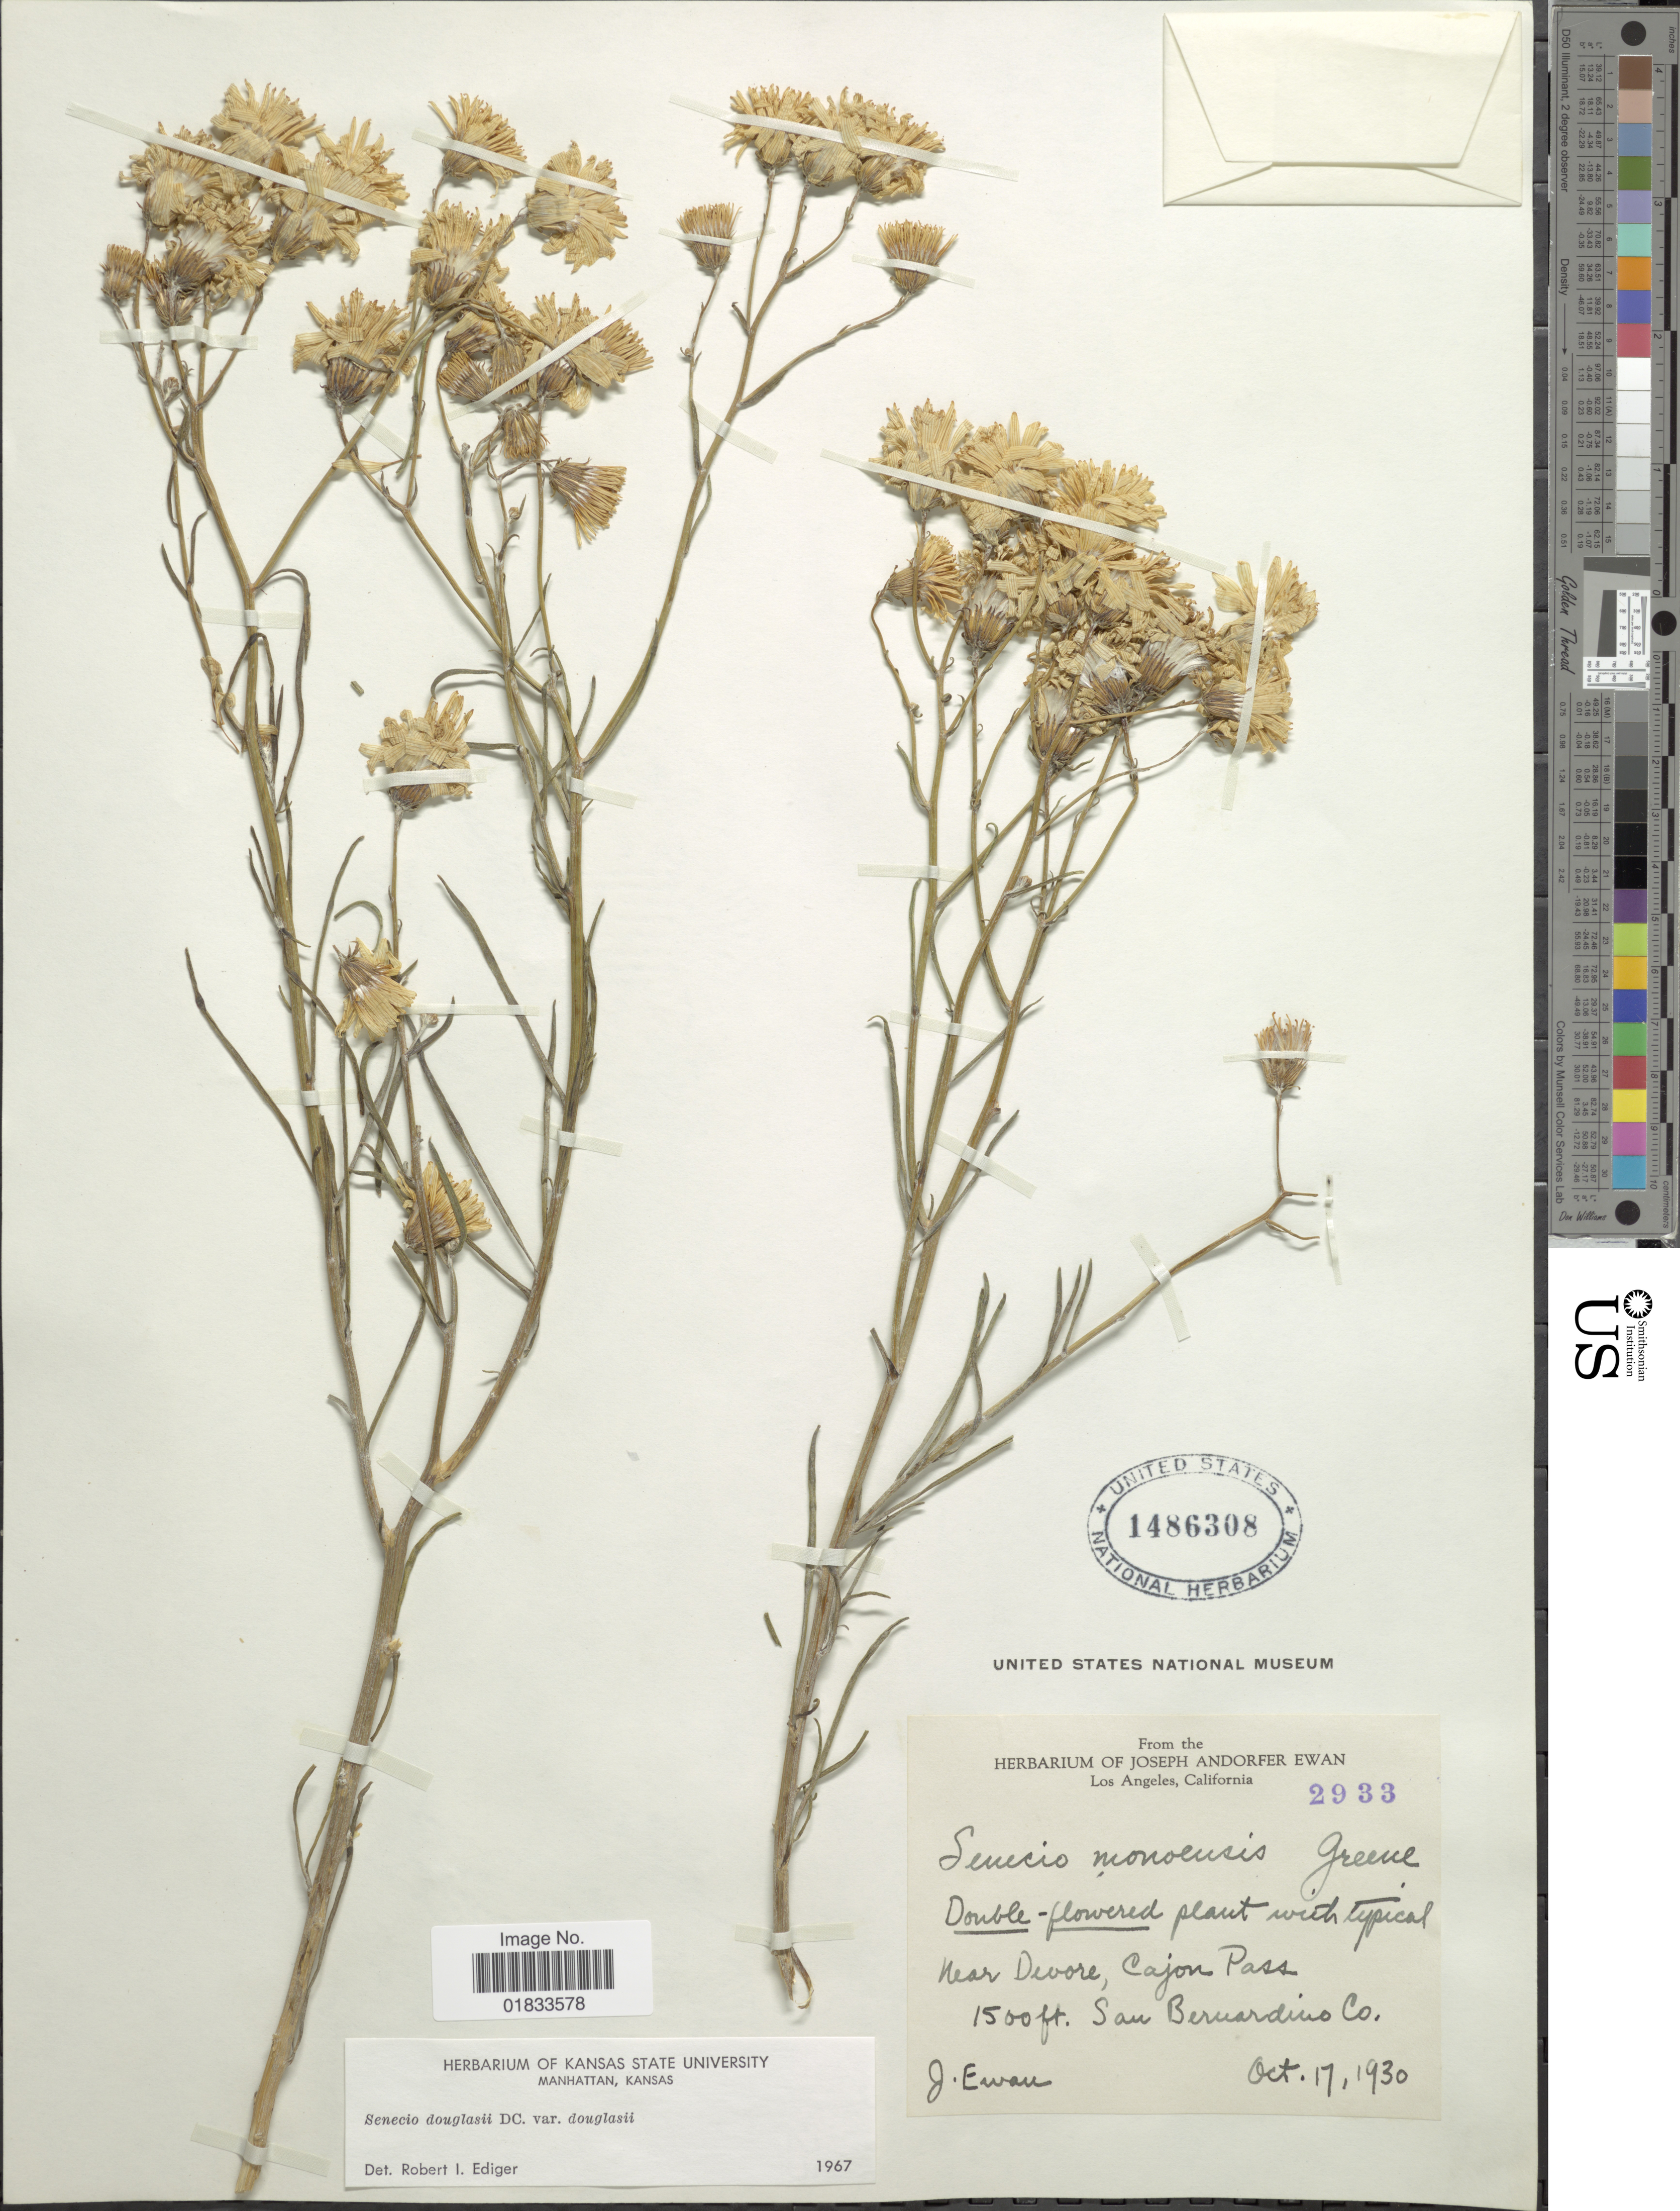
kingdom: Plantae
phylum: Tracheophyta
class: Magnoliopsida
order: Asterales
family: Asteraceae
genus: Senecio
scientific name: Senecio flaccidus var. douglasii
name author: (DC.) B.L. Turner & T.M. Barkley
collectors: J. A. Ewan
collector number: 2933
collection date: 1930-10-17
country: United States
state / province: California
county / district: San Bernardino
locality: Near Devore, Cajon Pass, San Bernardino Co.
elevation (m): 457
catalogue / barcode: US 1486308